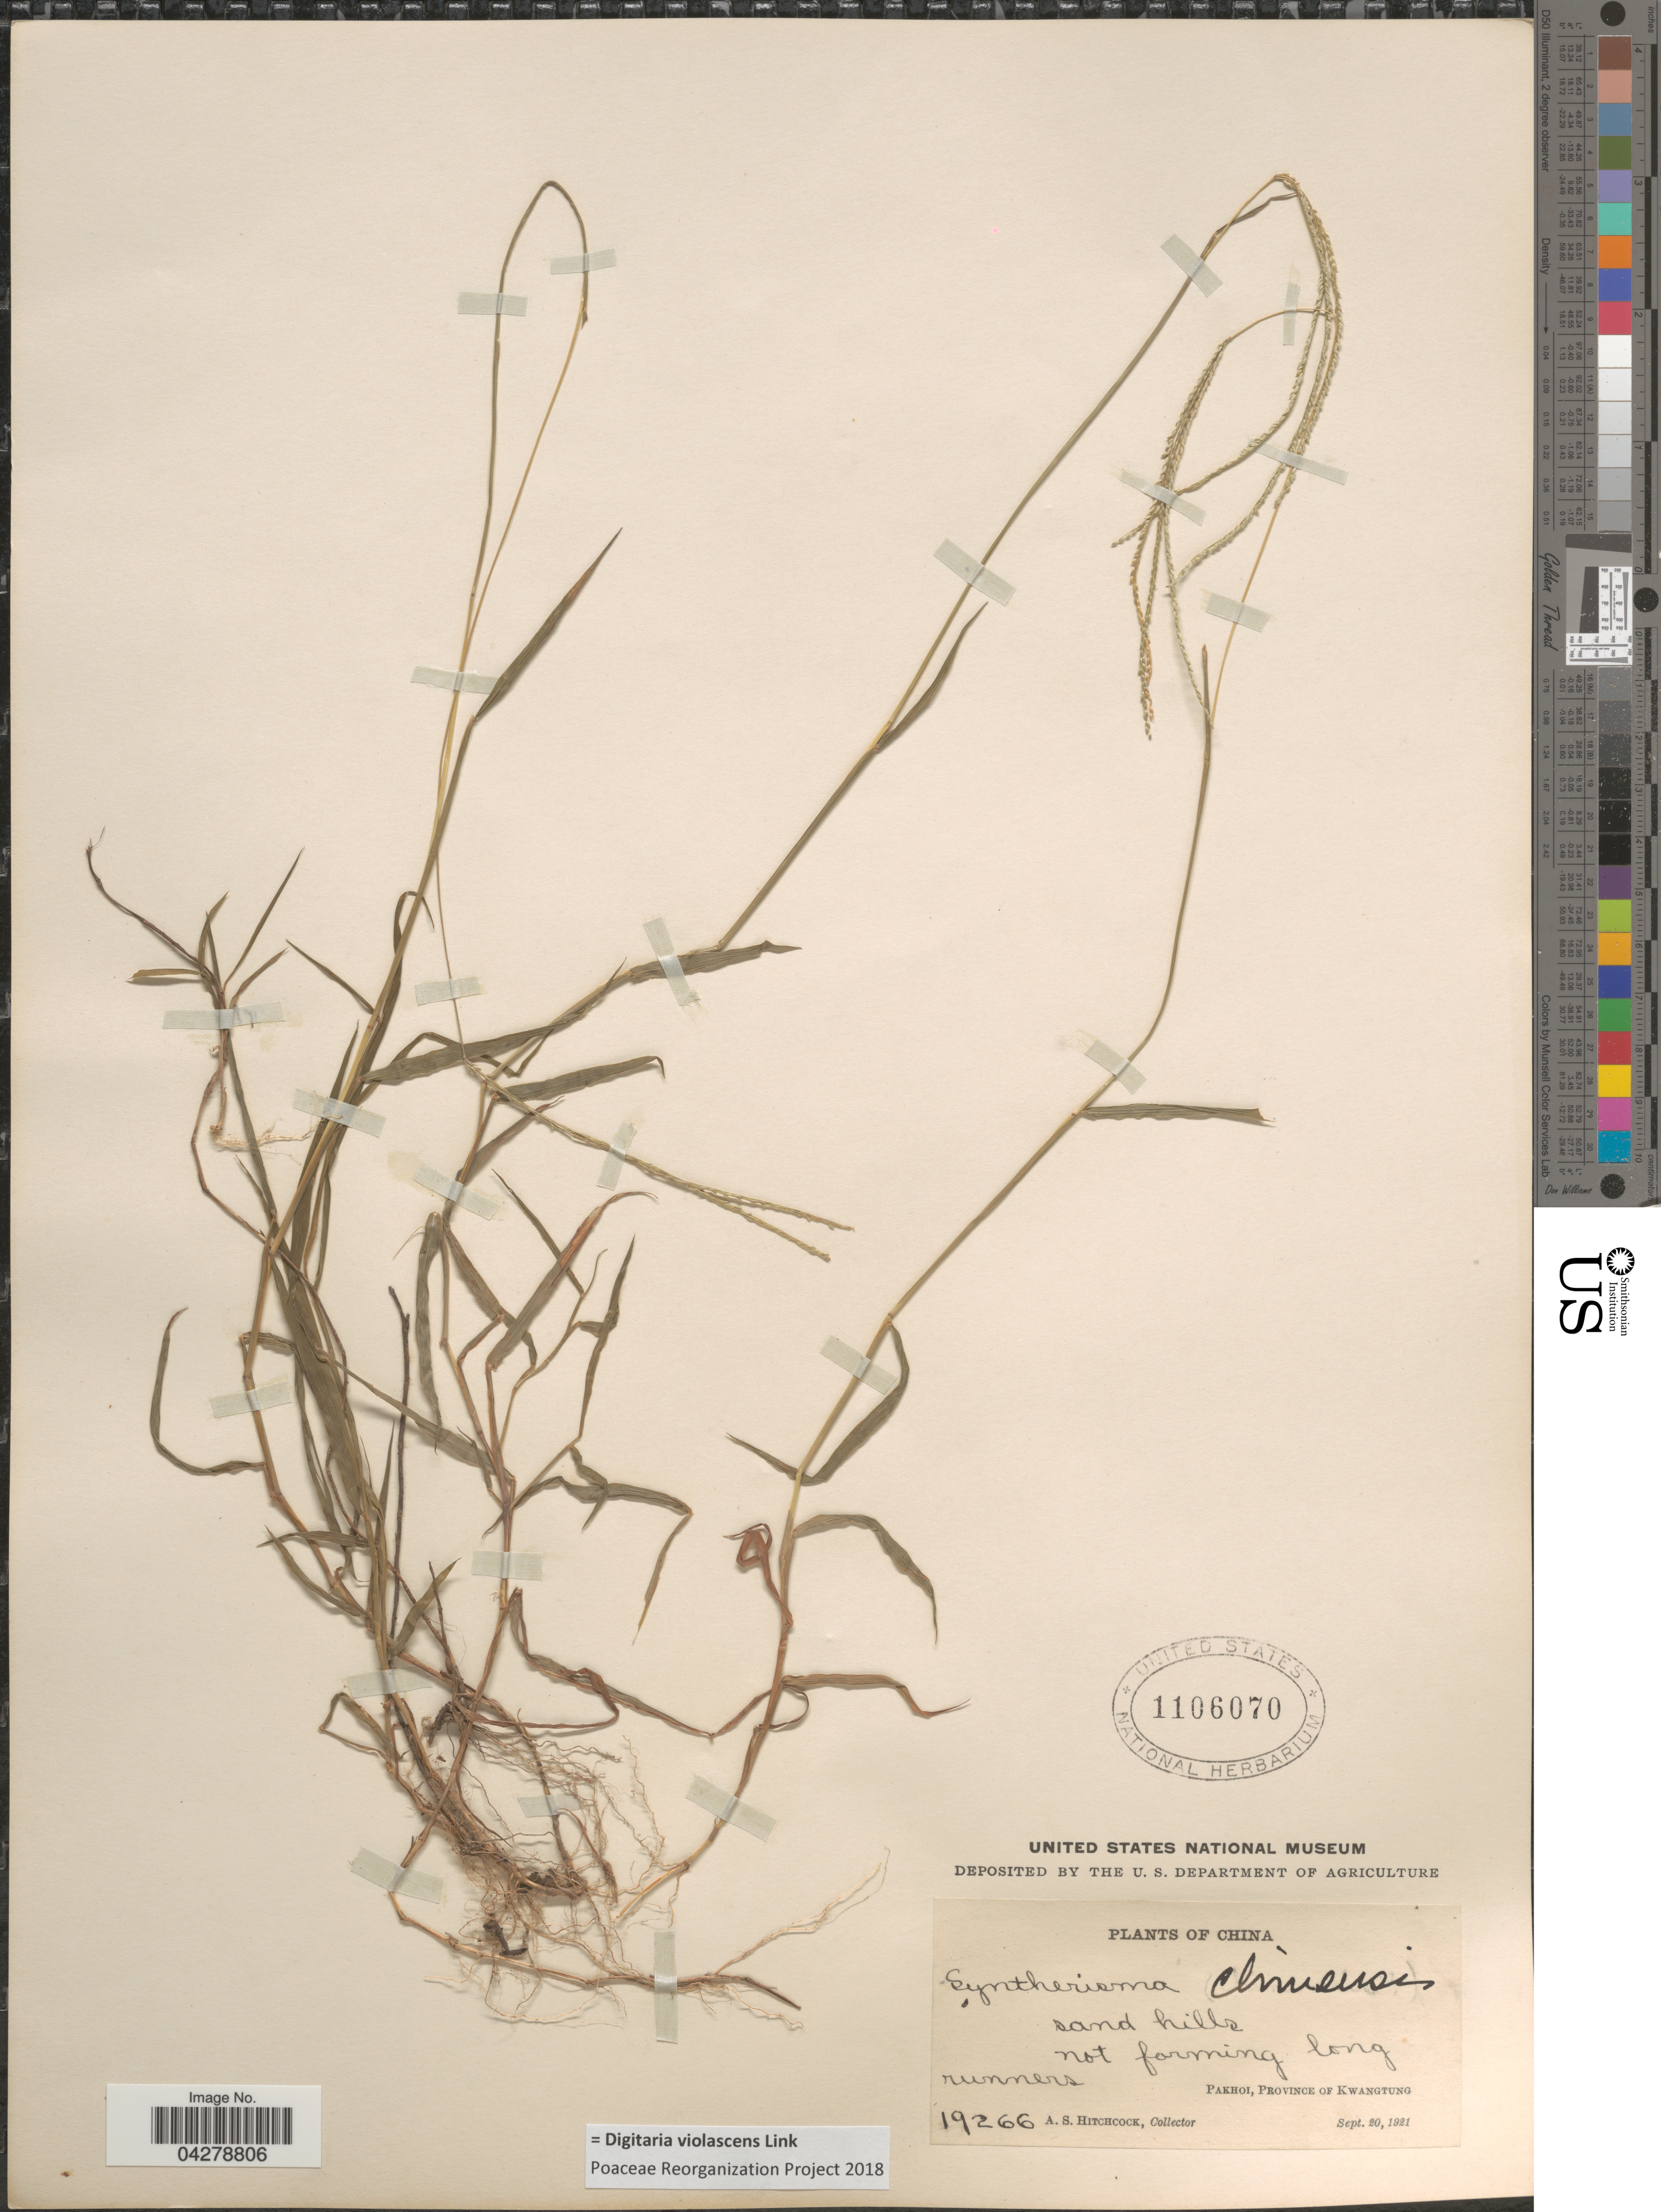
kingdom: Plantae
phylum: Tracheophyta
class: Liliopsida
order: Poales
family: Poaceae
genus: Digitaria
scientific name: Digitaria violascens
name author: Link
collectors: A. S. Hitchcock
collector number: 19266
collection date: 1921-09-20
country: China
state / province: Guangdong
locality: Pakhoi, Province of Kwangtung.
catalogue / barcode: US 1106070